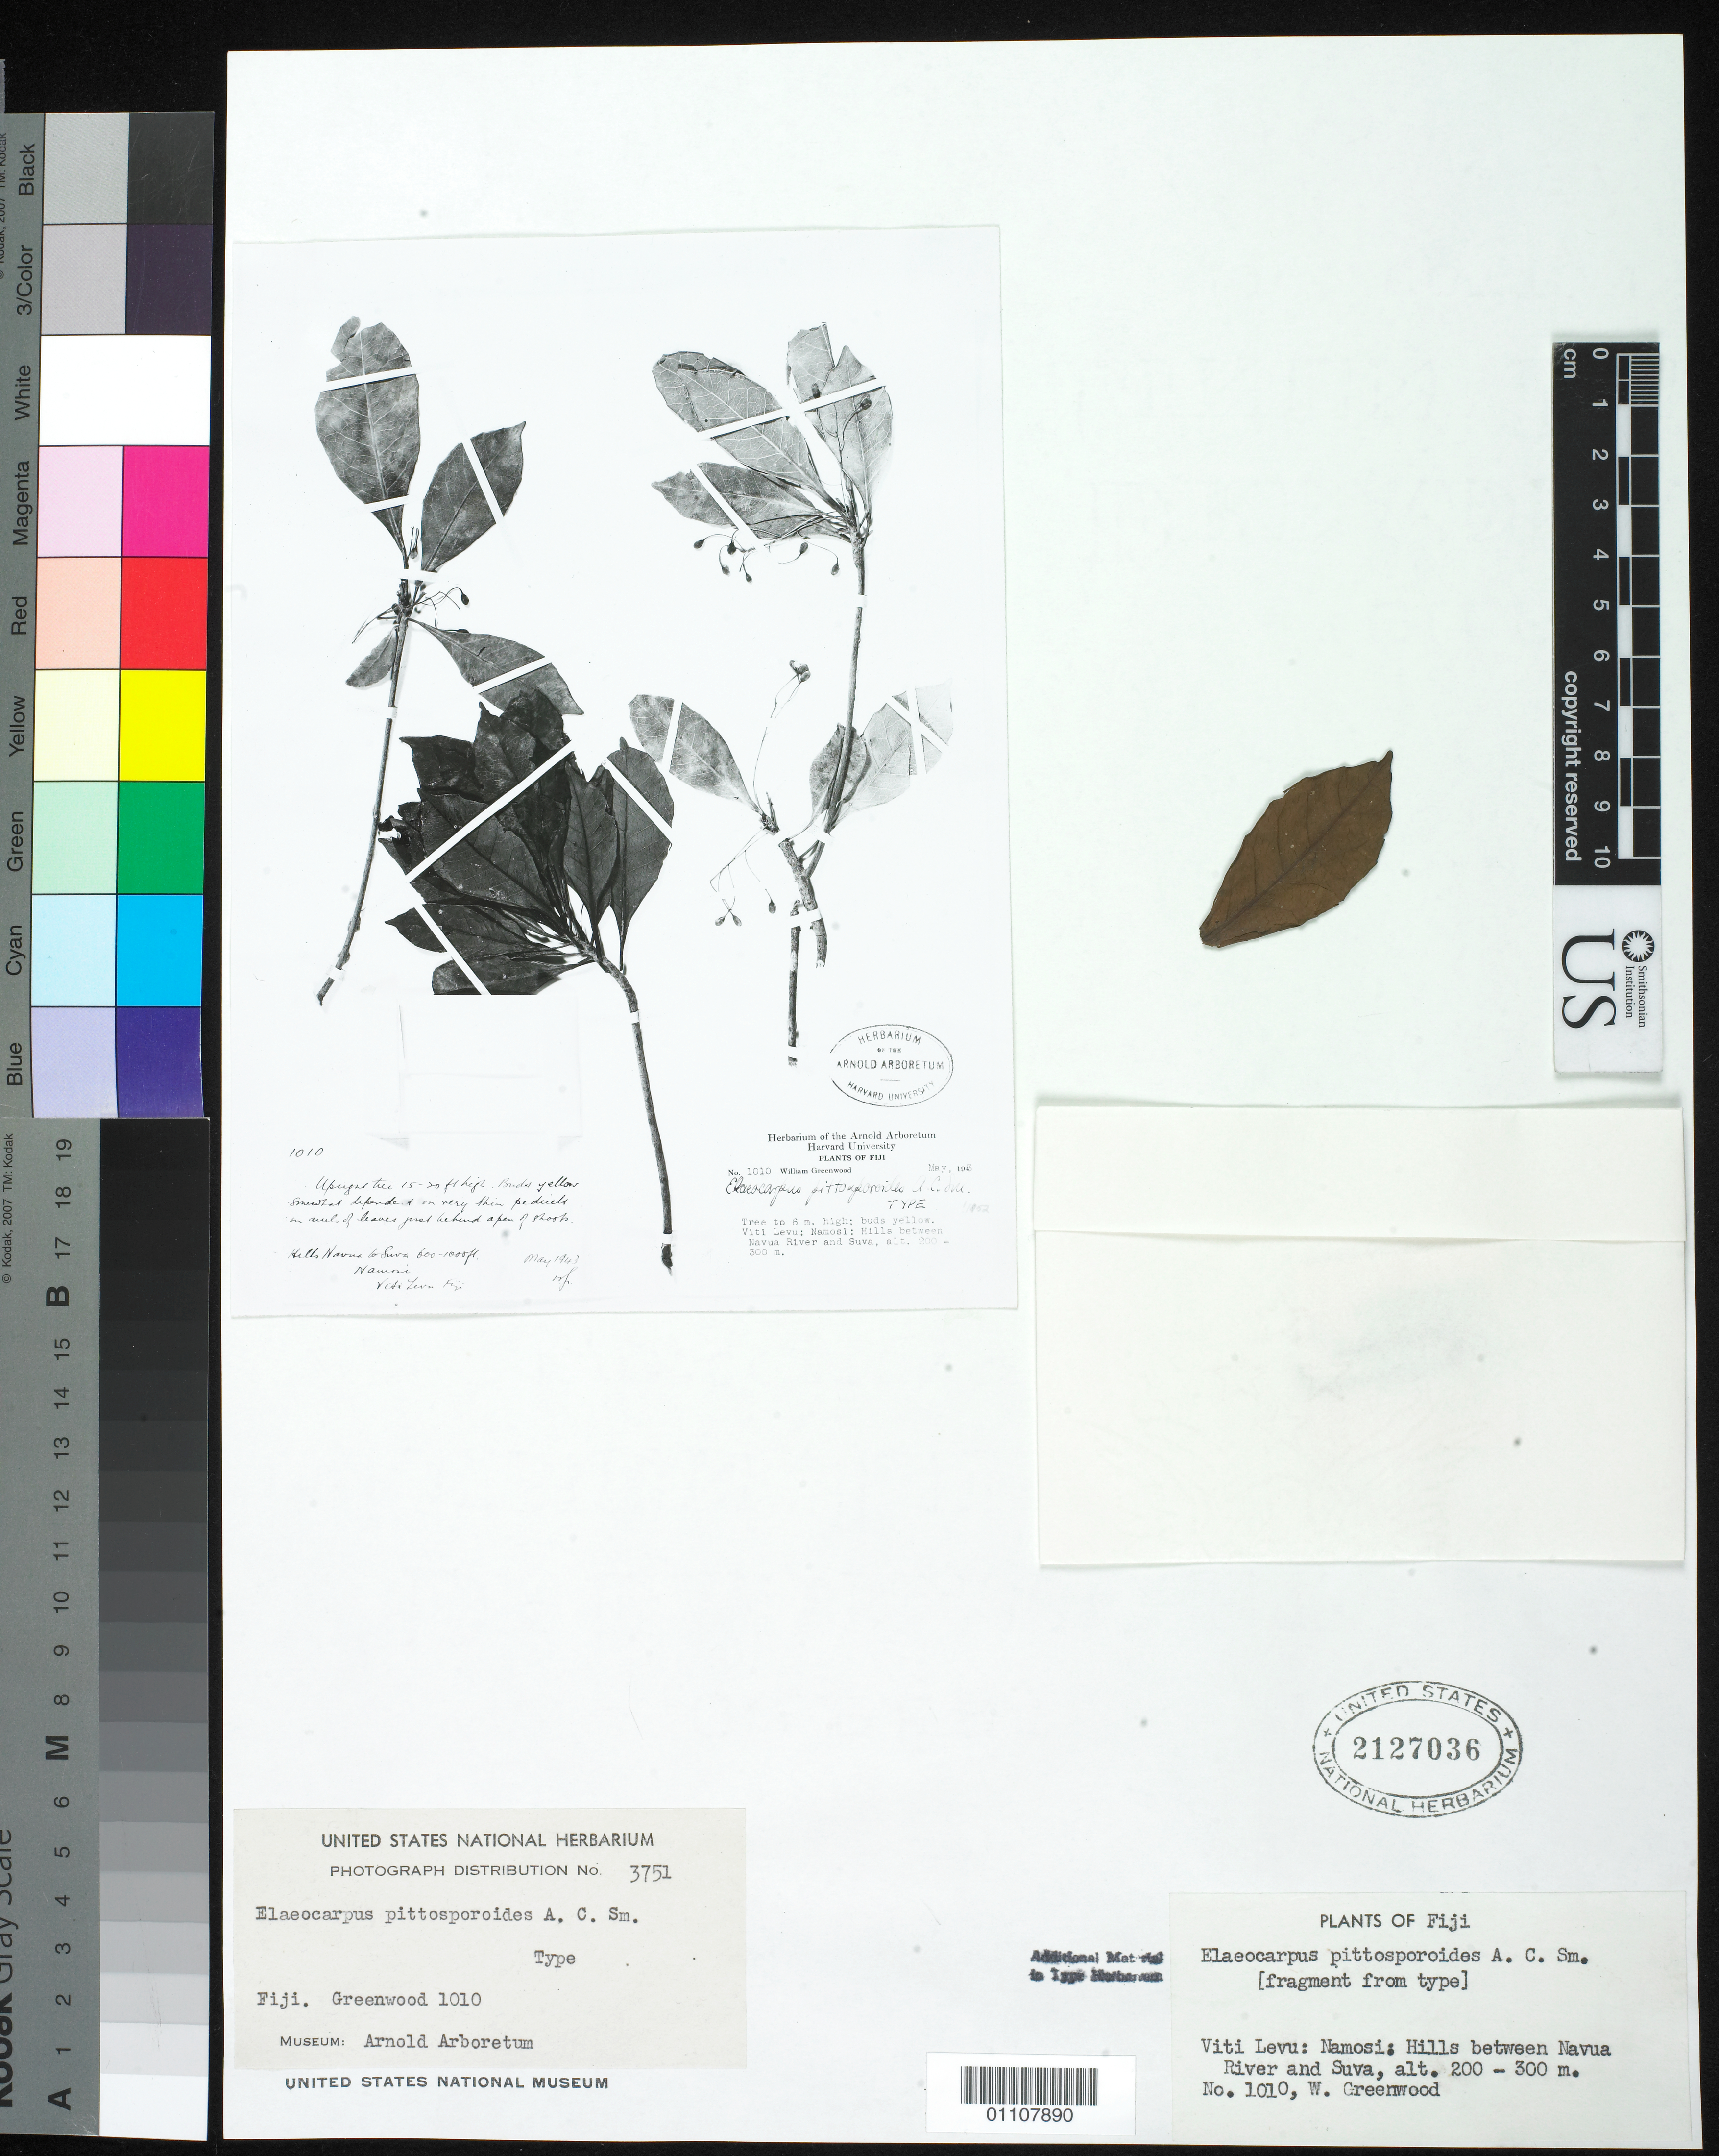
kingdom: Plantae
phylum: Tracheophyta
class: Magnoliopsida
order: Oxalidales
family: Elaeocarpaceae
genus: Elaeocarpus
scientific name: Elaeocarpus pittosporoides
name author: A.C. Sm.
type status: Isotype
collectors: W. Greenwood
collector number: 1010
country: Fiji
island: Viti Levu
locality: Namosi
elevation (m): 200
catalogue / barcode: US 2127036